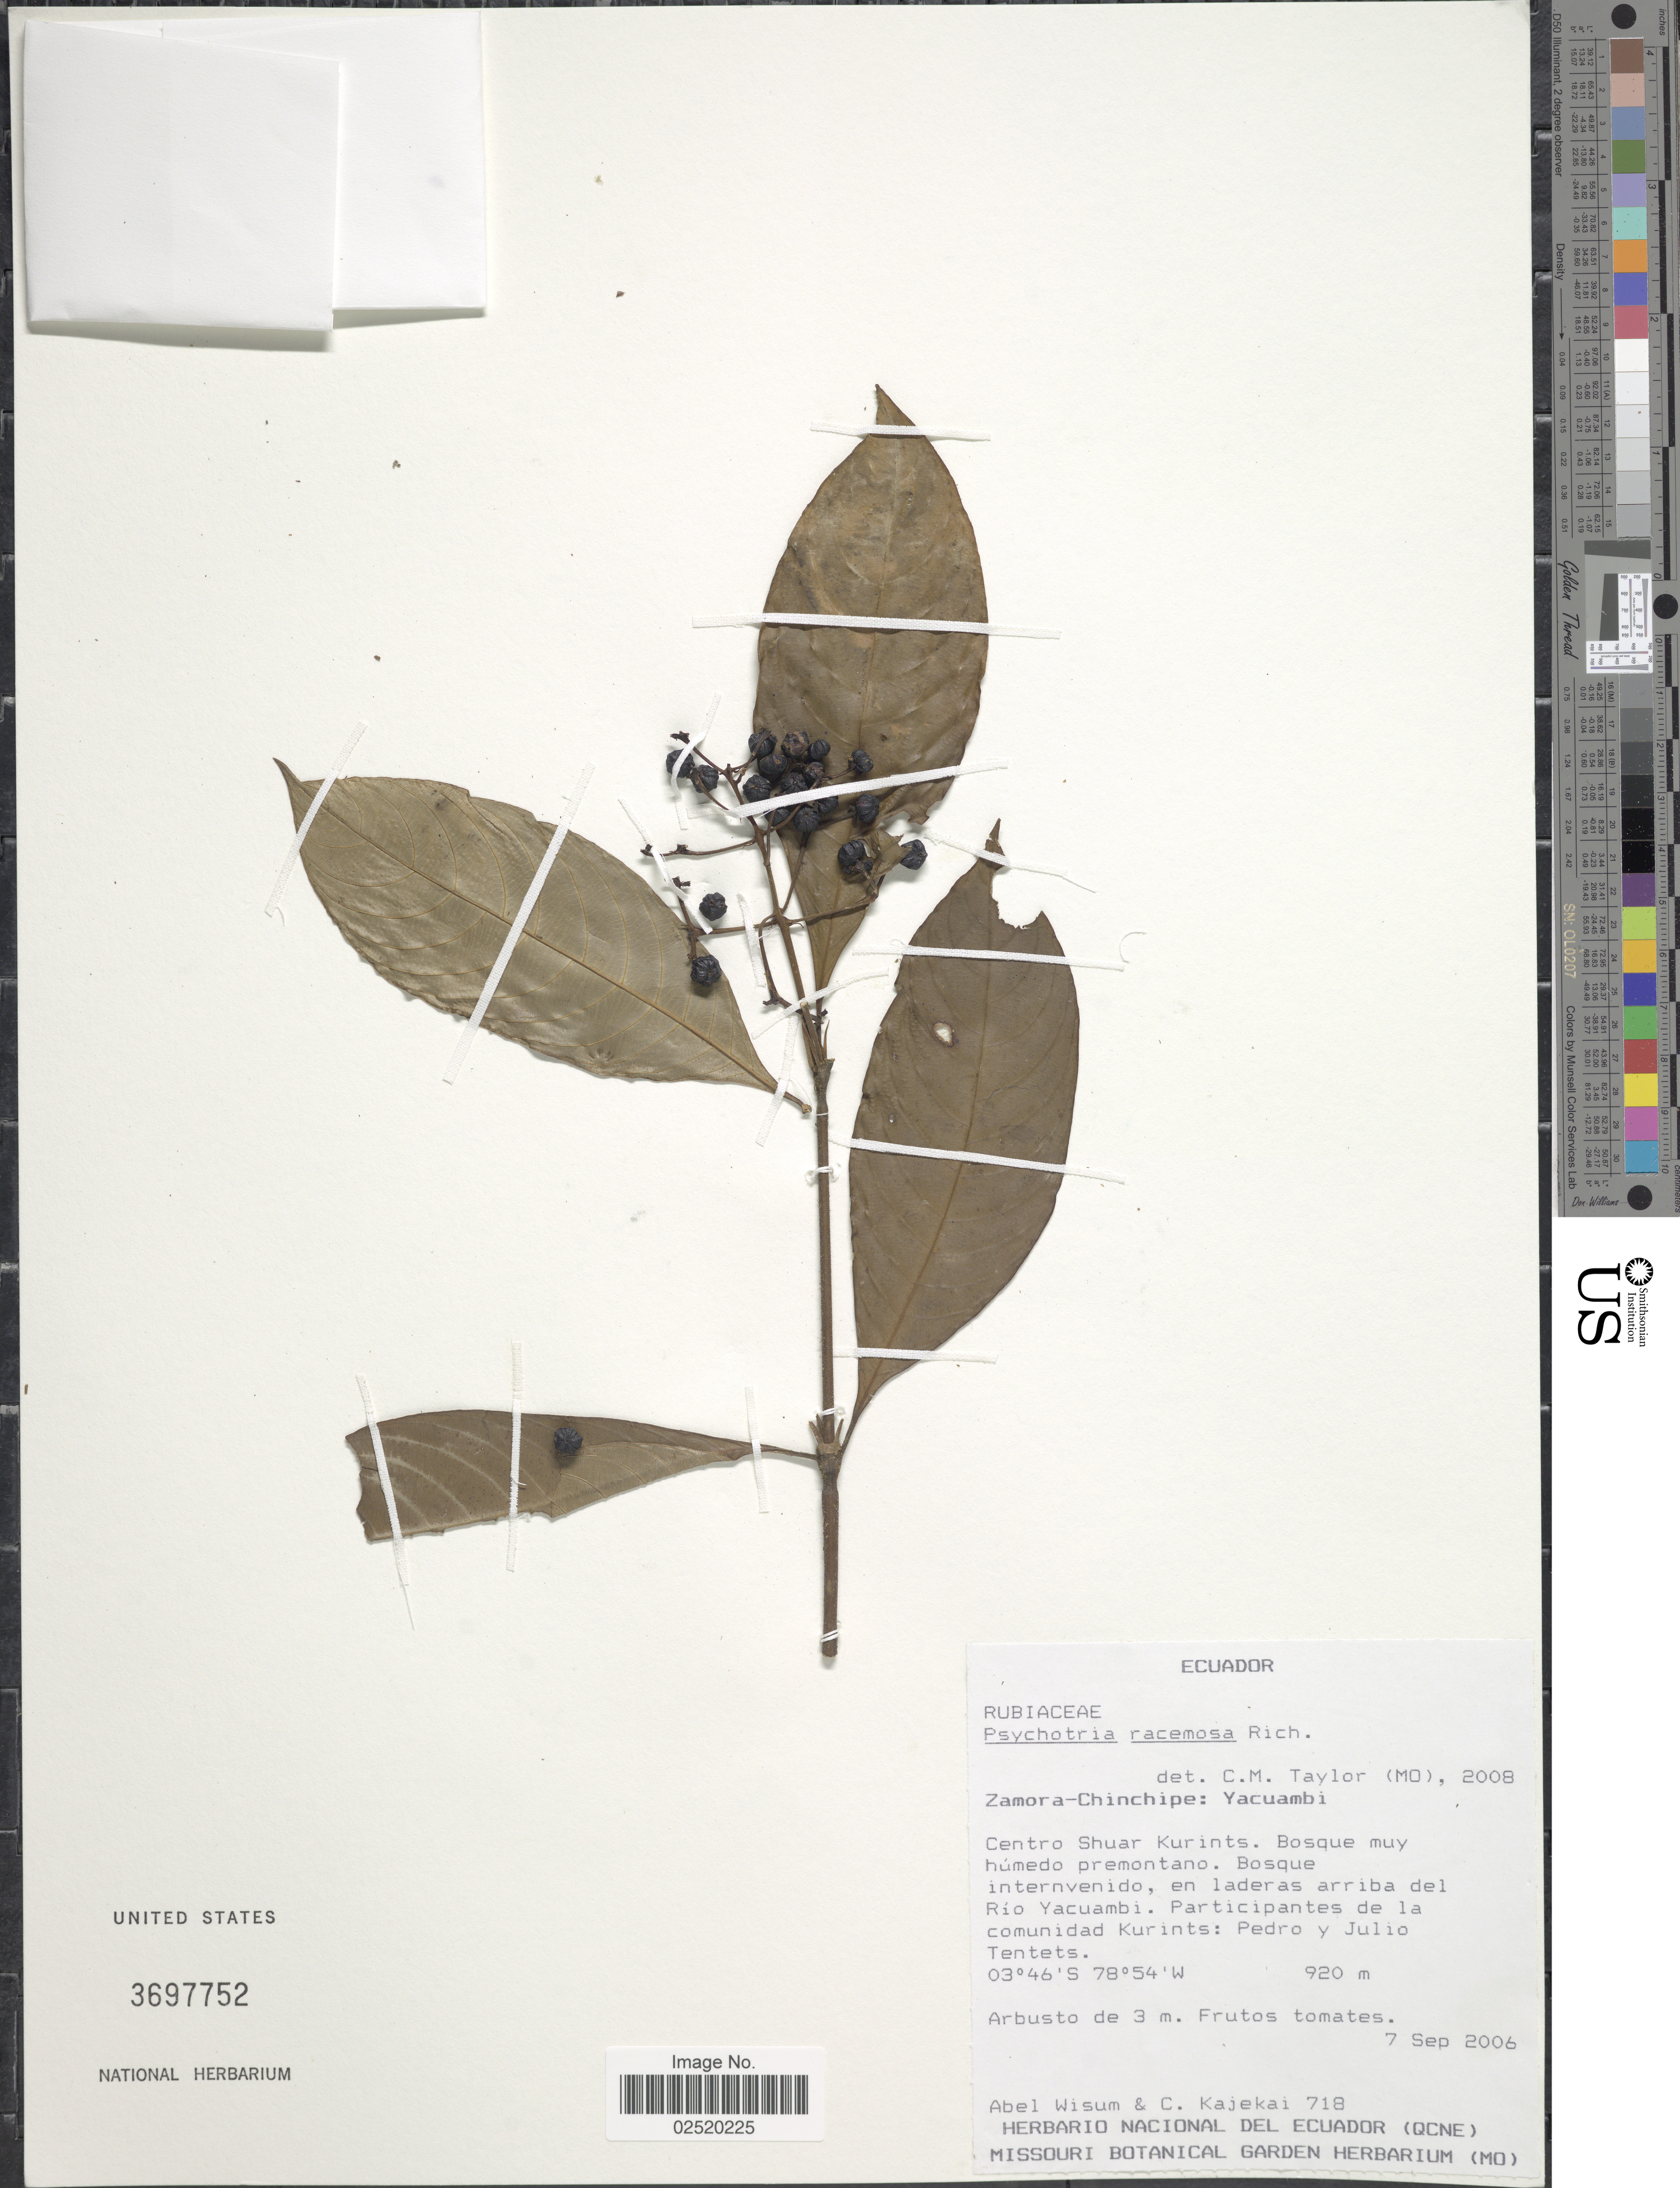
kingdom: Plantae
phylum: Tracheophyta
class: Magnoliopsida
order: Gentianales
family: Rubiaceae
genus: Psychotria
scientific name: Psychotria racemosa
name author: Rich.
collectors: A. Wisum & C. Kajekai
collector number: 718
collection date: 2006-09-07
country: Ecuador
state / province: Zamora-Chinchipe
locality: Yacuambi, Centro Shuar Kurints, Bosque muy humedo premontano, Bosque intervenido, en laderas arriba del Rio Yacuambi, Participantes de la comunidad Kurints: Pedro y Julio Tentets.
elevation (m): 920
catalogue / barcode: US 3697752